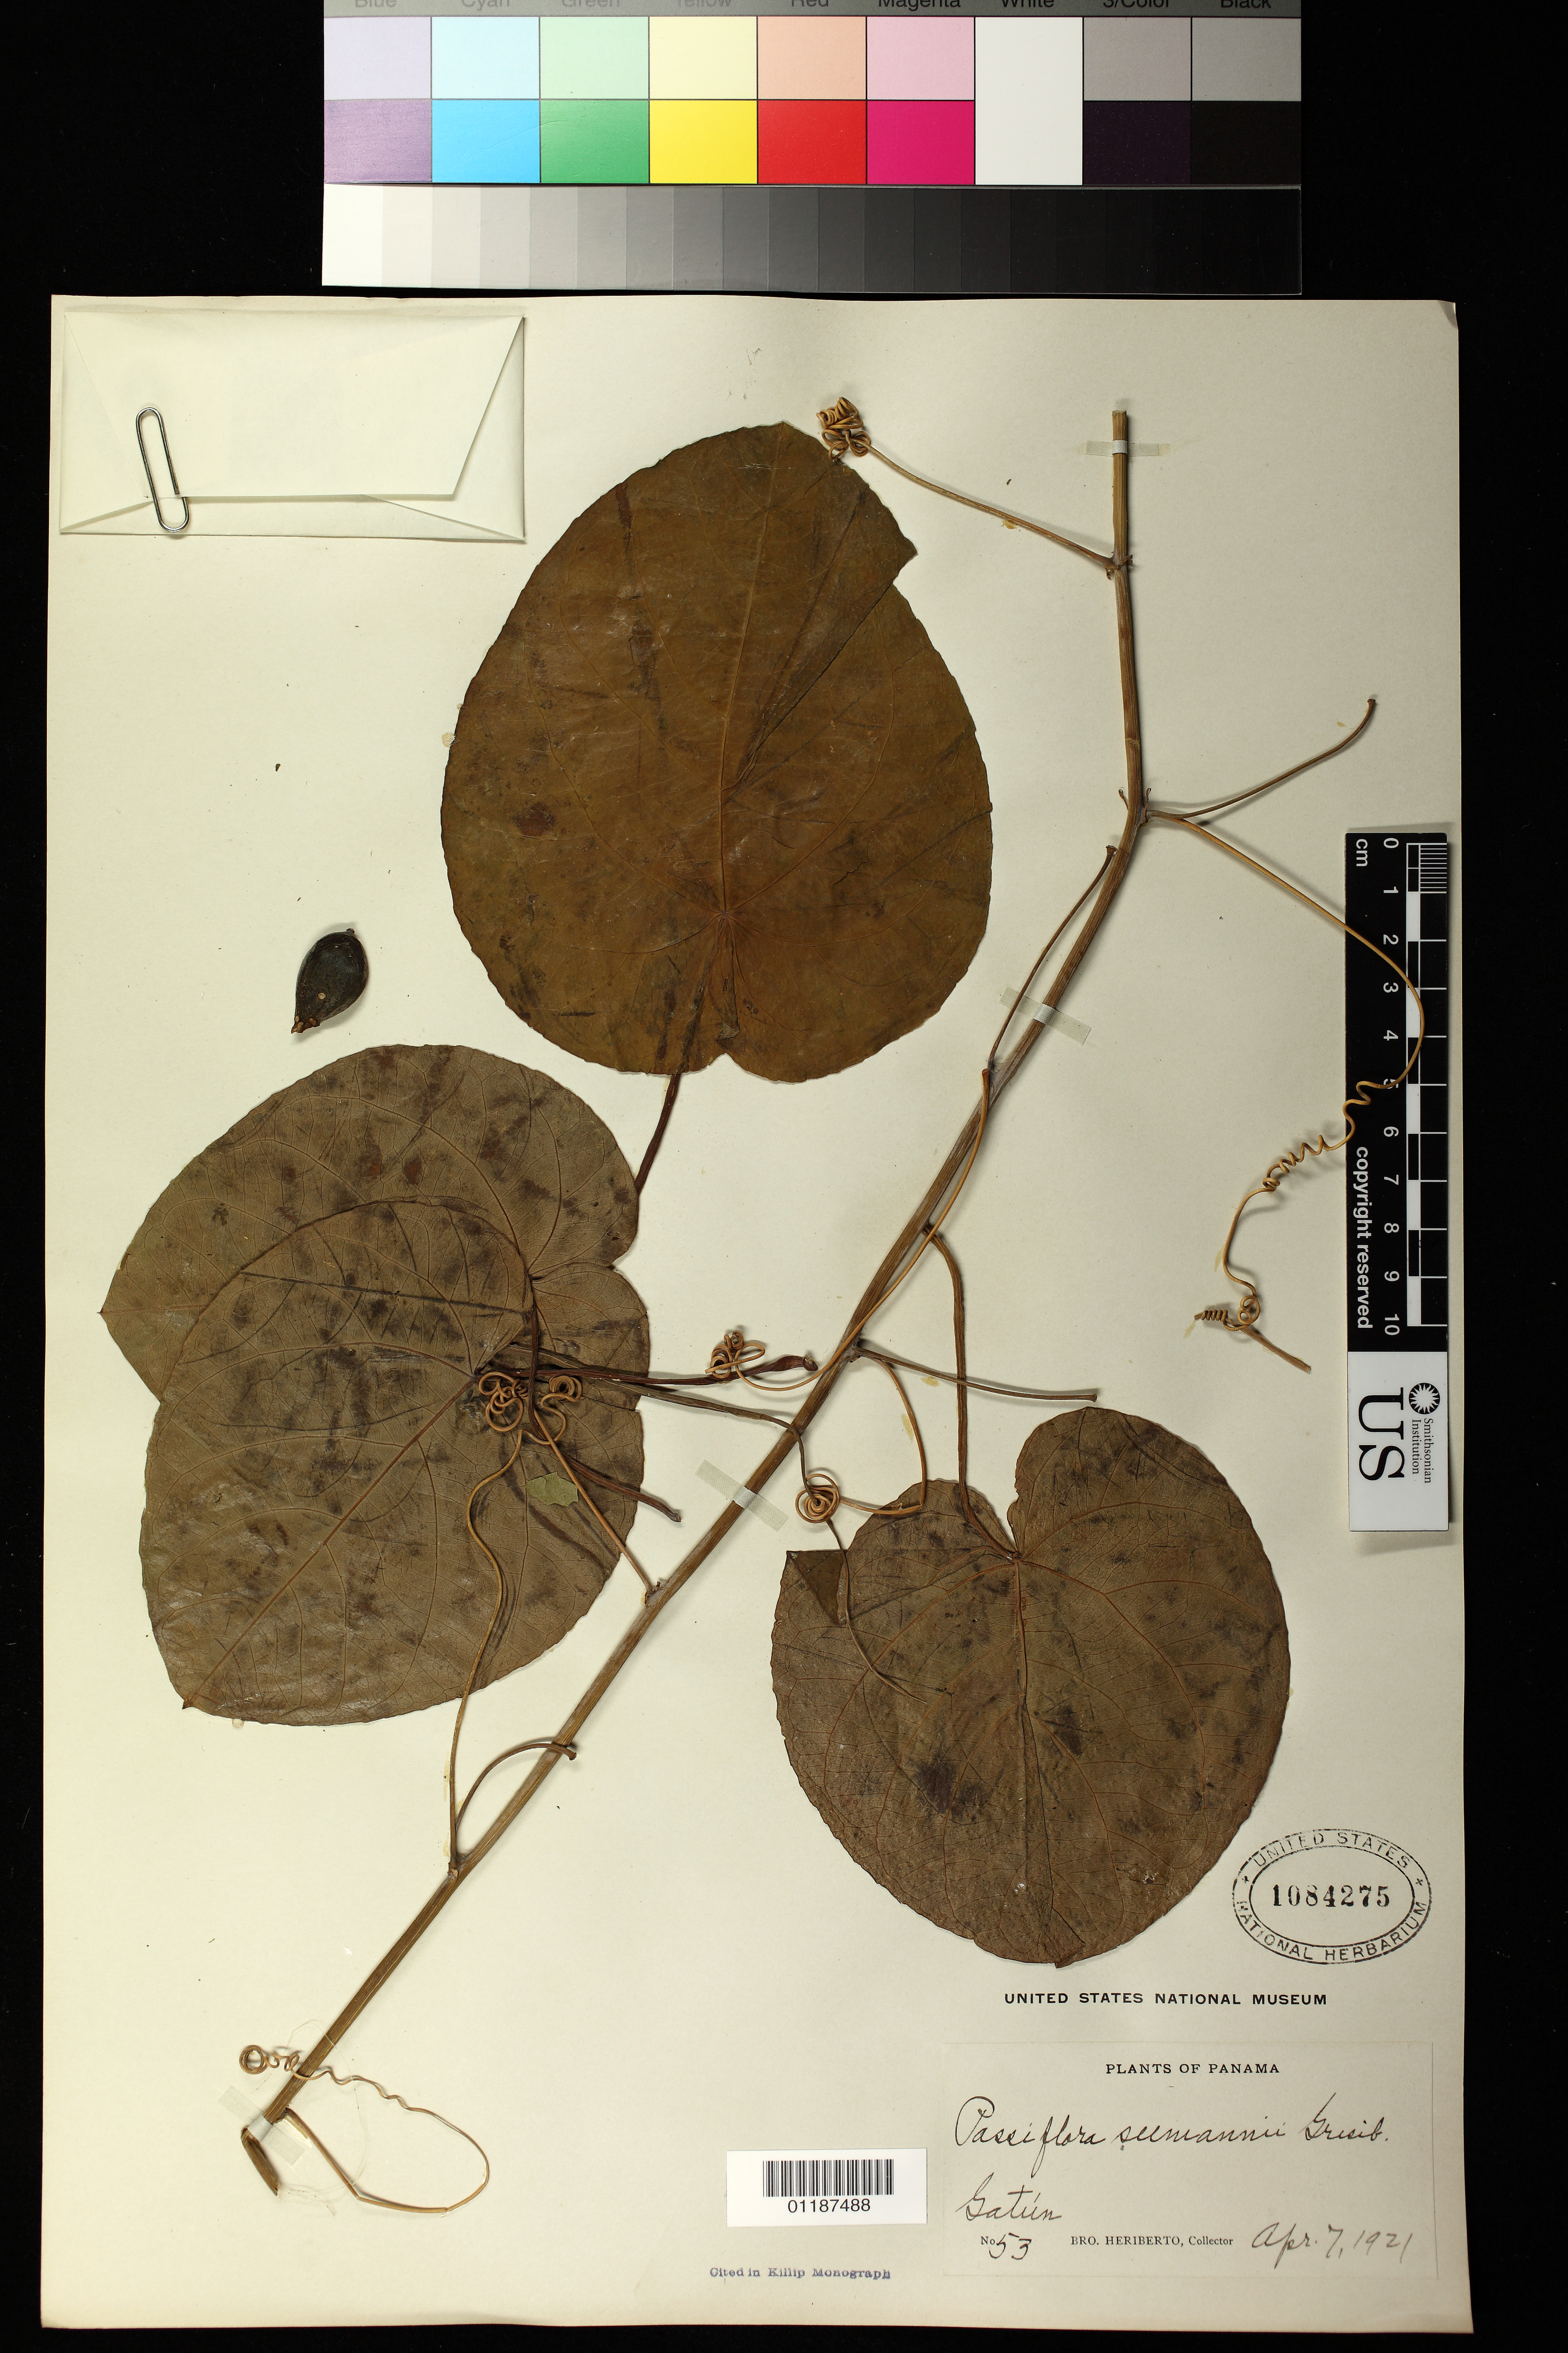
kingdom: Plantae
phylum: Tracheophyta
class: Magnoliopsida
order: Malpighiales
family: Passifloraceae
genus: Passiflora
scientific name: Passiflora seemannii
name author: Griseb.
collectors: B. Heriberto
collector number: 53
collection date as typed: Apr 7 1921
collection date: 1921-04-07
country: Panama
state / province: Colón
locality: Gatun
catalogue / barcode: US 1084275